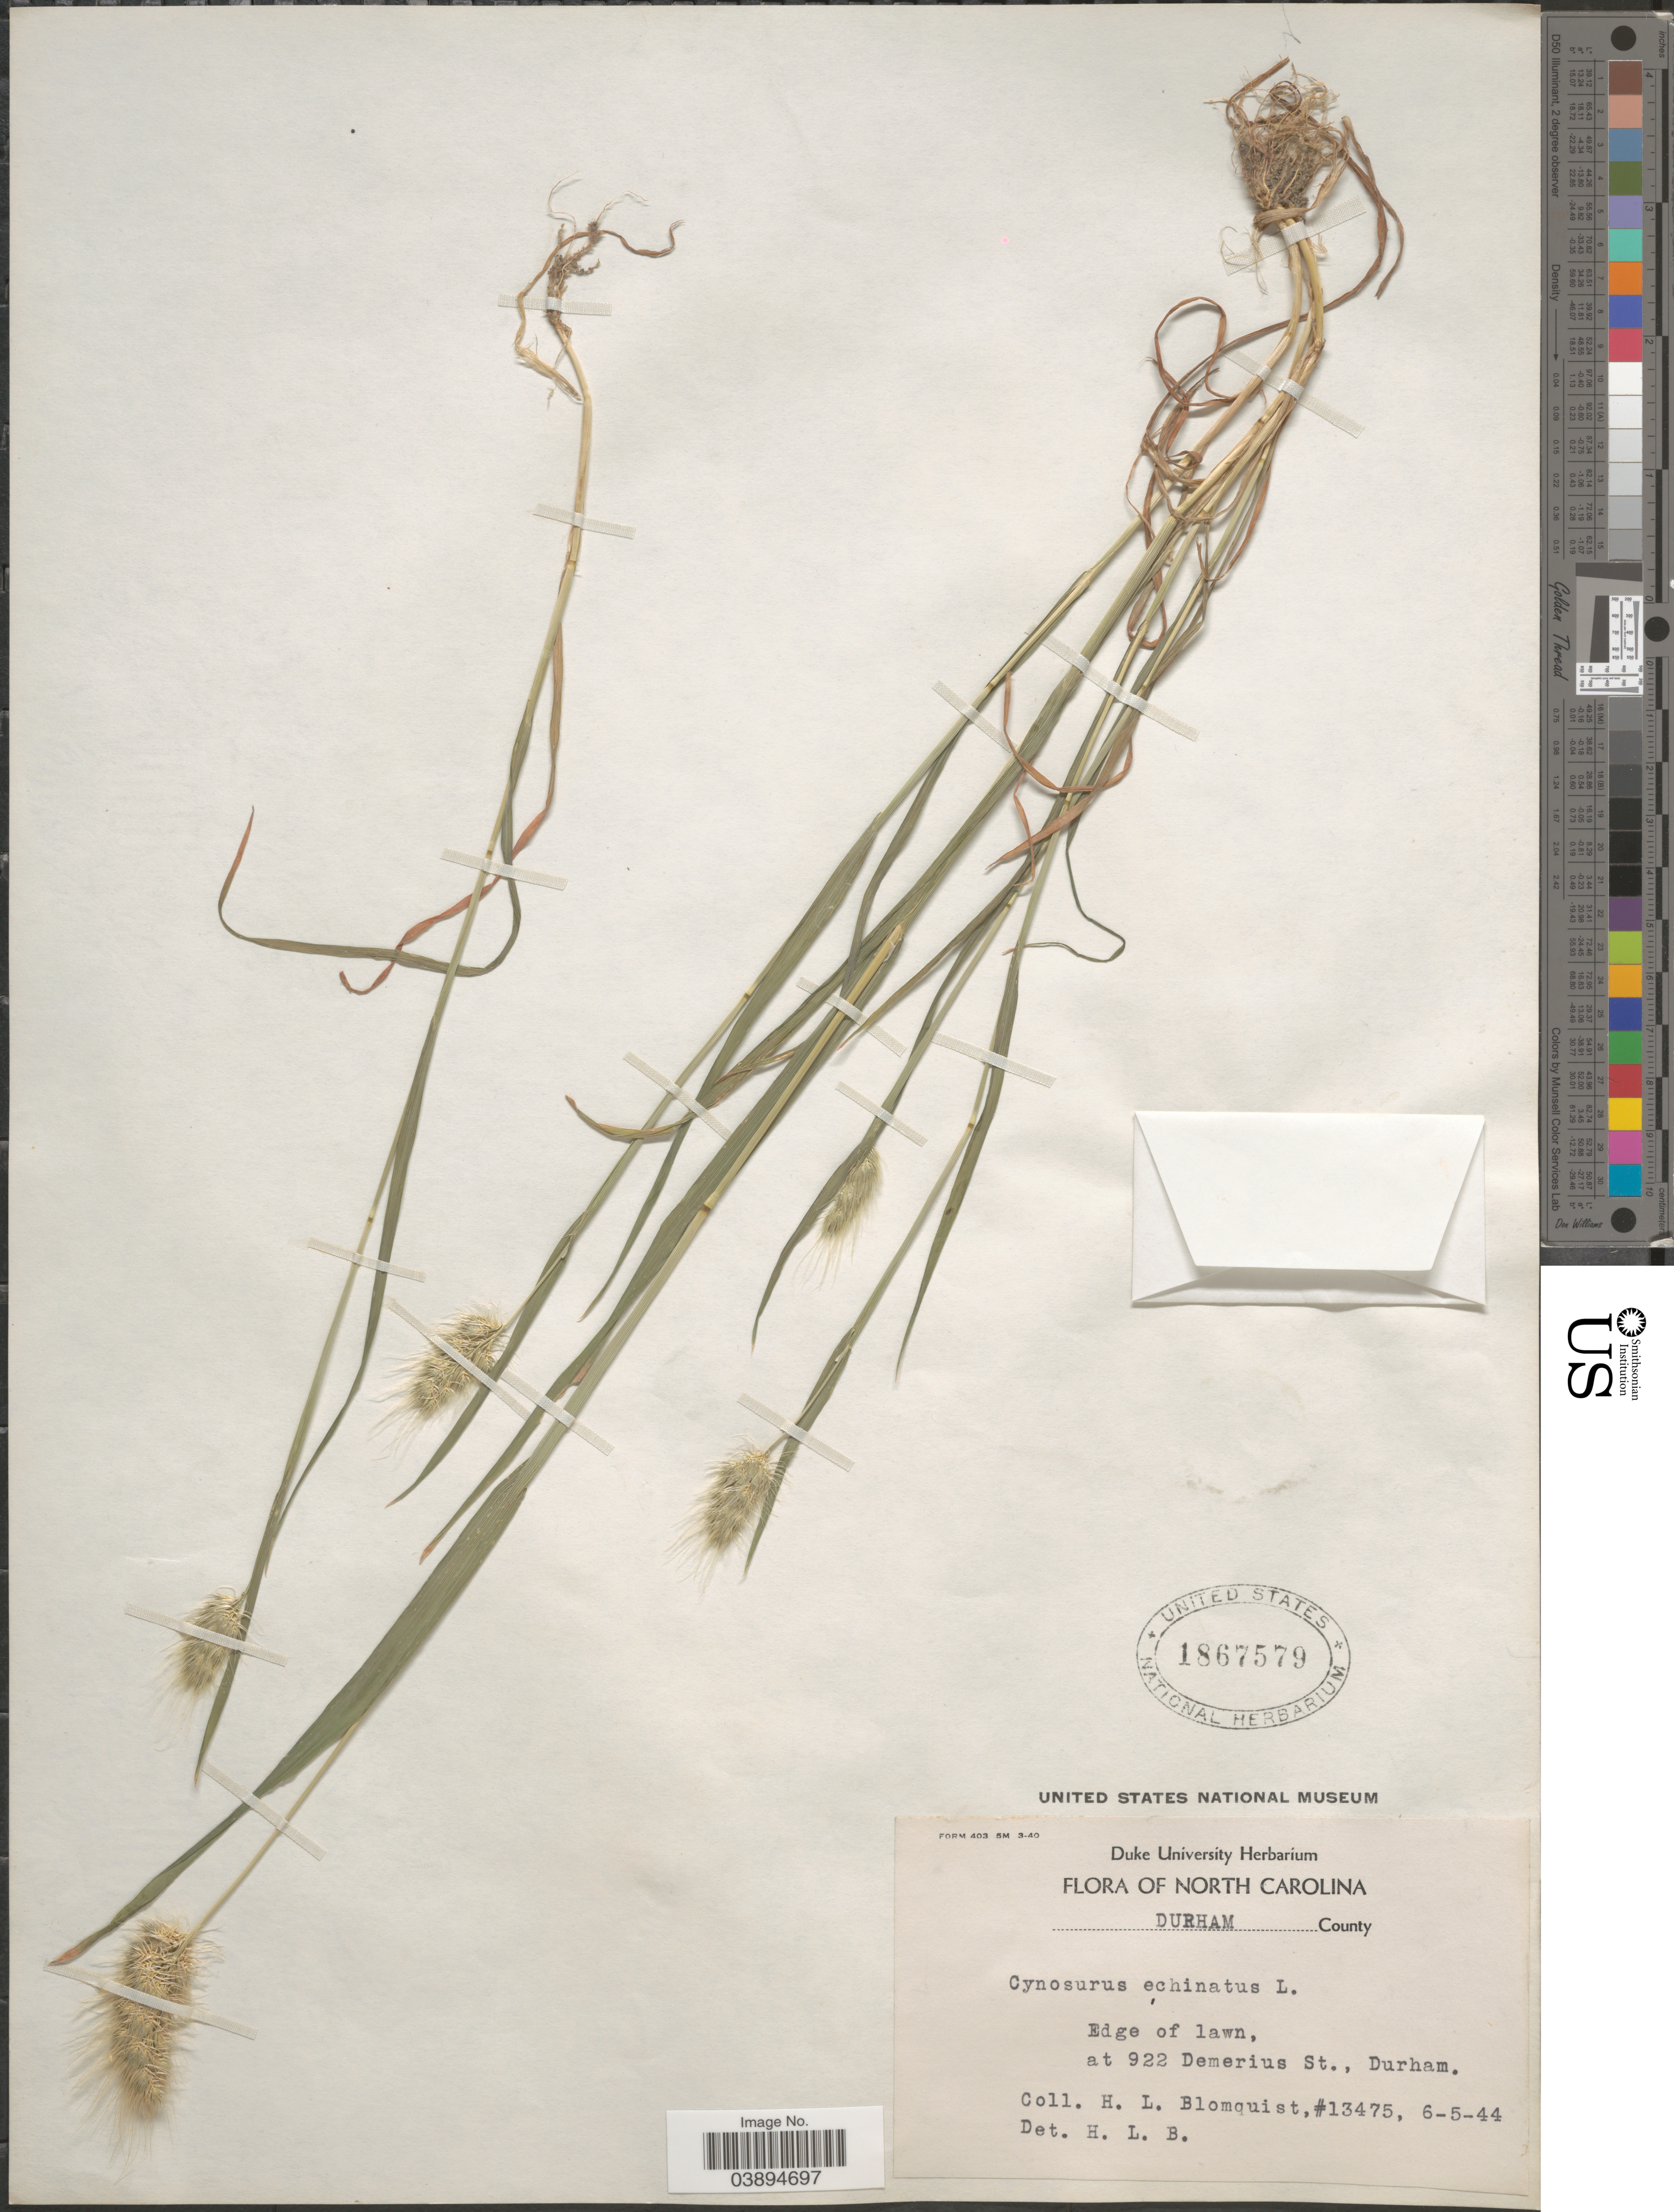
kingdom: Plantae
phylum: Tracheophyta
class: Liliopsida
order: Poales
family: Poaceae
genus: Cynosurus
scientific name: Cynosurus echinatus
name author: L.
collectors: H. Blomquist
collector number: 13475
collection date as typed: Transcribed d/m/y: 5/6/44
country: United States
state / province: North Carolina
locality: Durham County. Edge of lawn, at 922 Demerius St., Durham.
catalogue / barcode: US 1867579